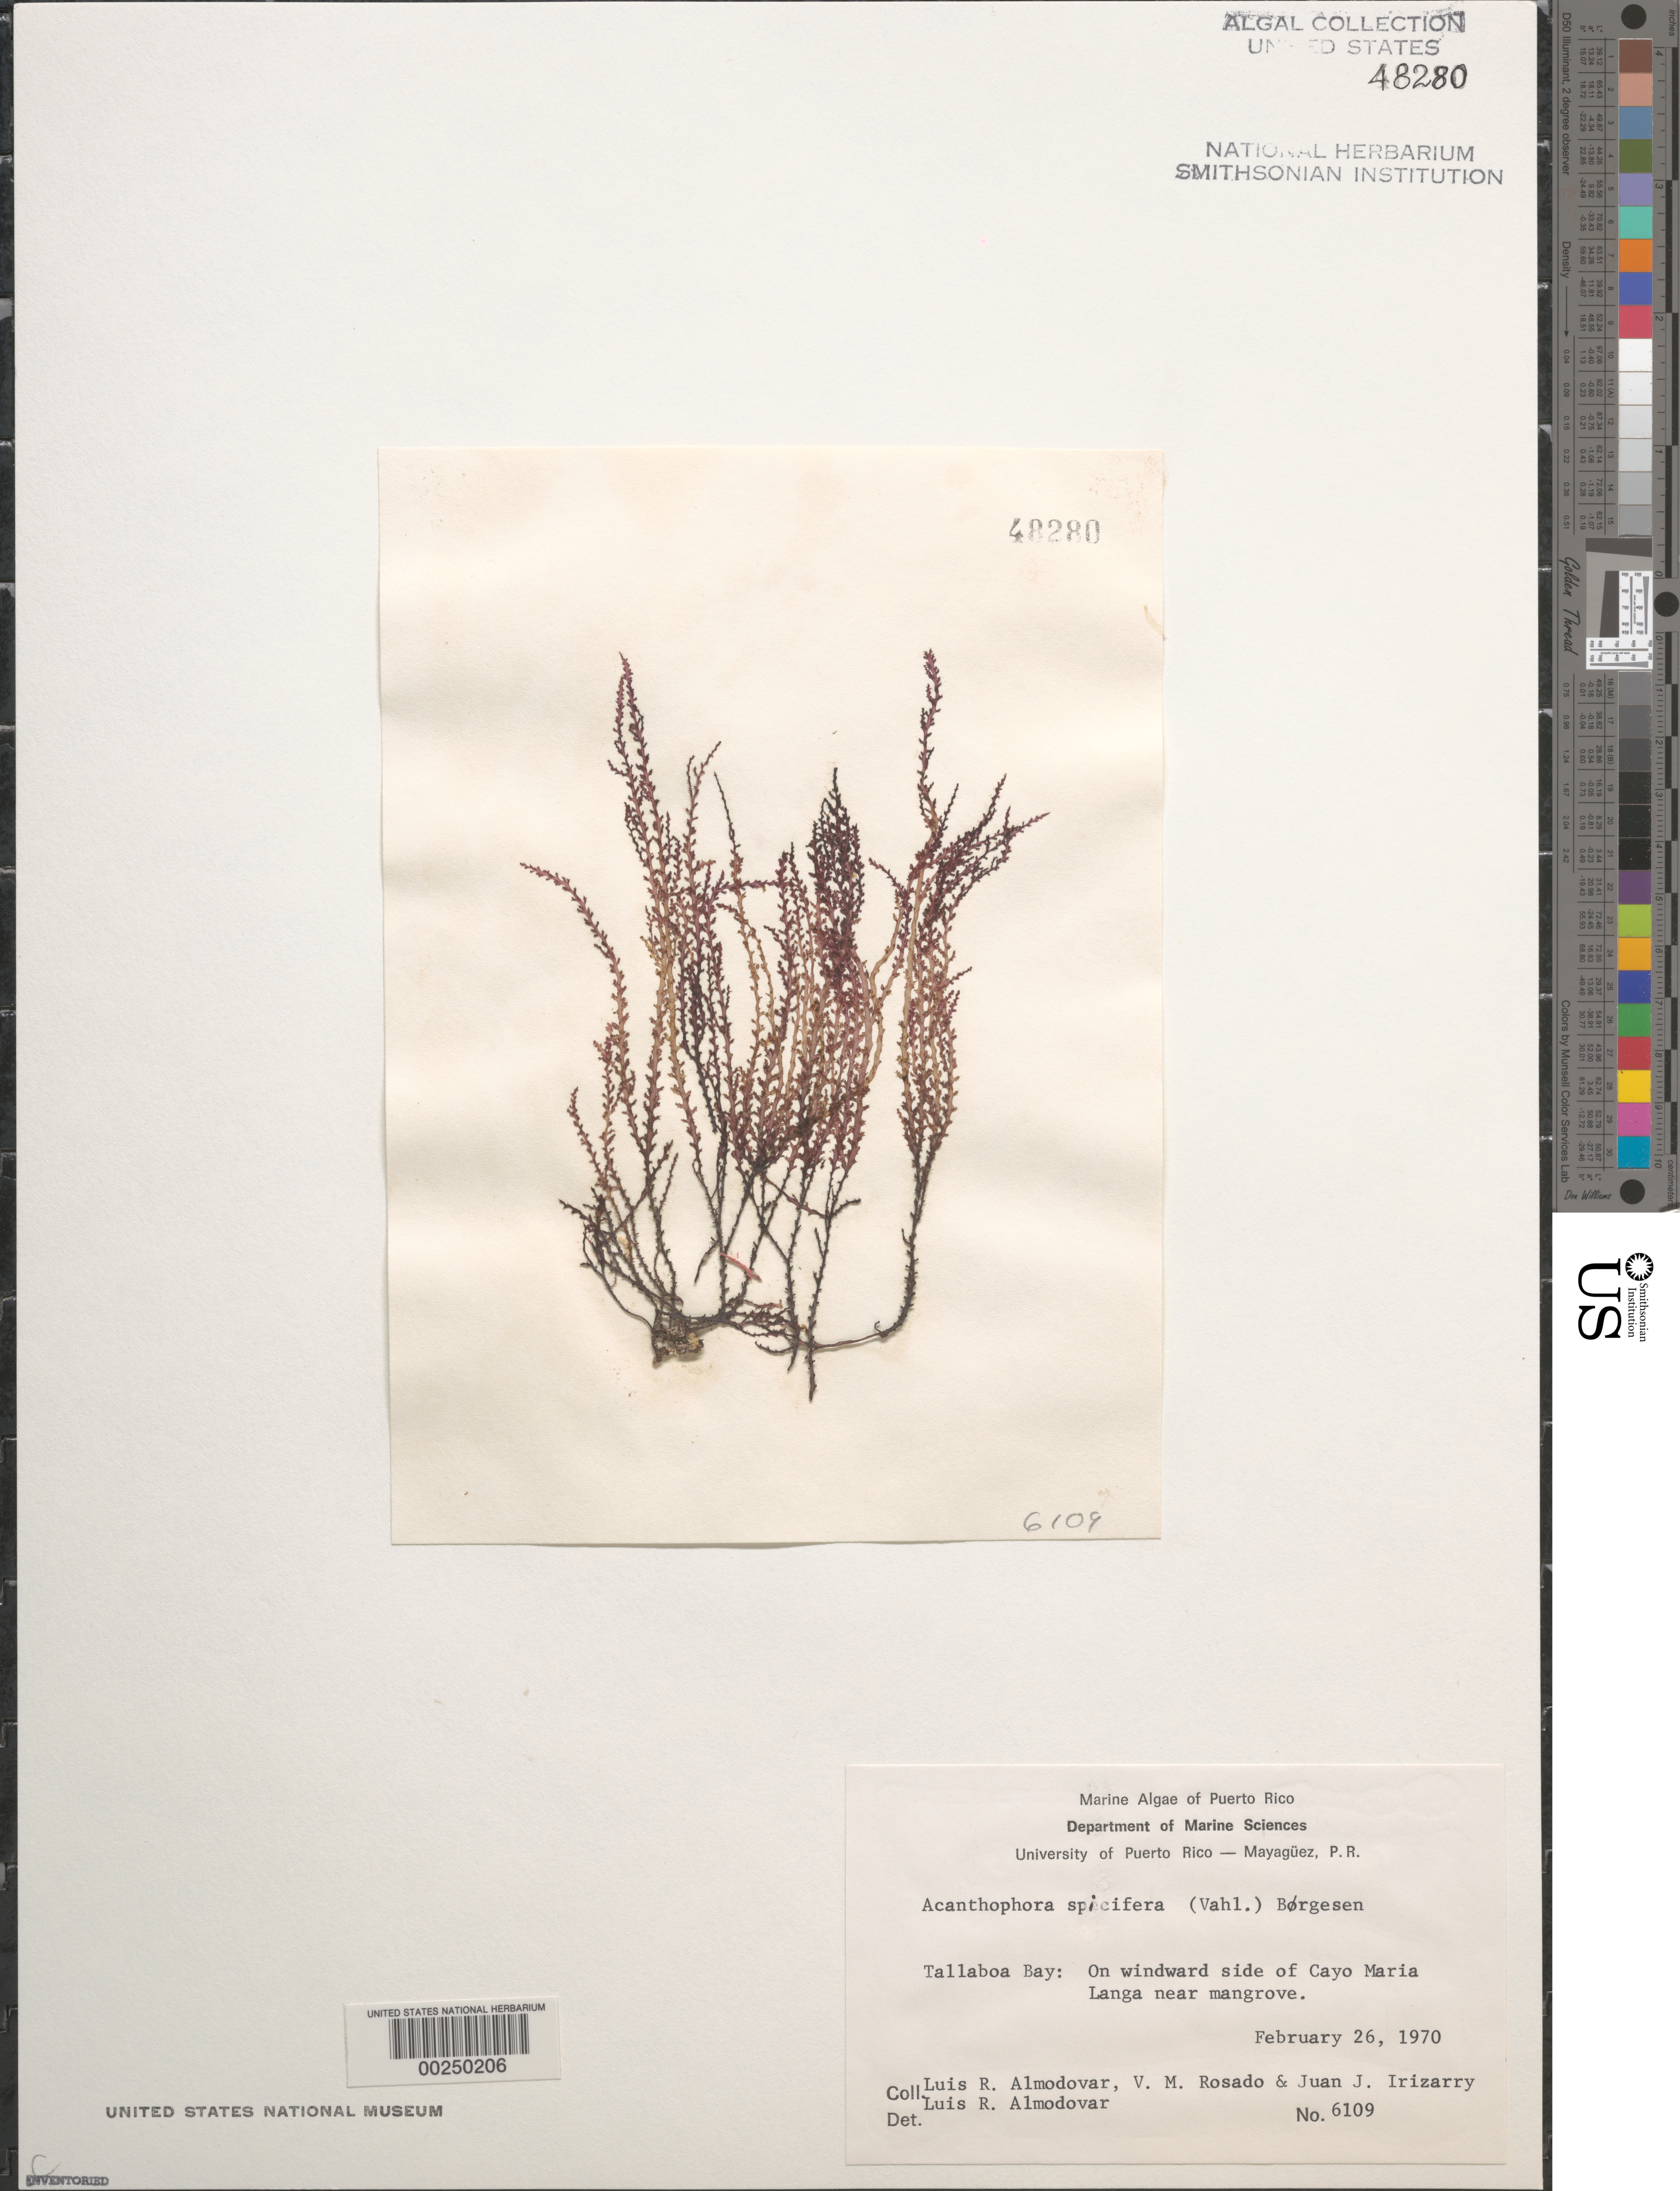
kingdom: Plantae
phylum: Rhodophyta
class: Florideophyceae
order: Ceramiales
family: Rhodomelaceae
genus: Acanthophora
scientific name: Acanthophora spicifera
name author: (Vahl) Børgesen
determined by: Almodovar, L. R.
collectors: L. Almodovar, V. Rosado & J. Irizarry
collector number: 6109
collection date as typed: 26 Feb 1970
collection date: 1970-02-26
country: Puerto Rico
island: Cayo Maria Langa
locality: Tallaboa Bay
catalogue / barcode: US 48280